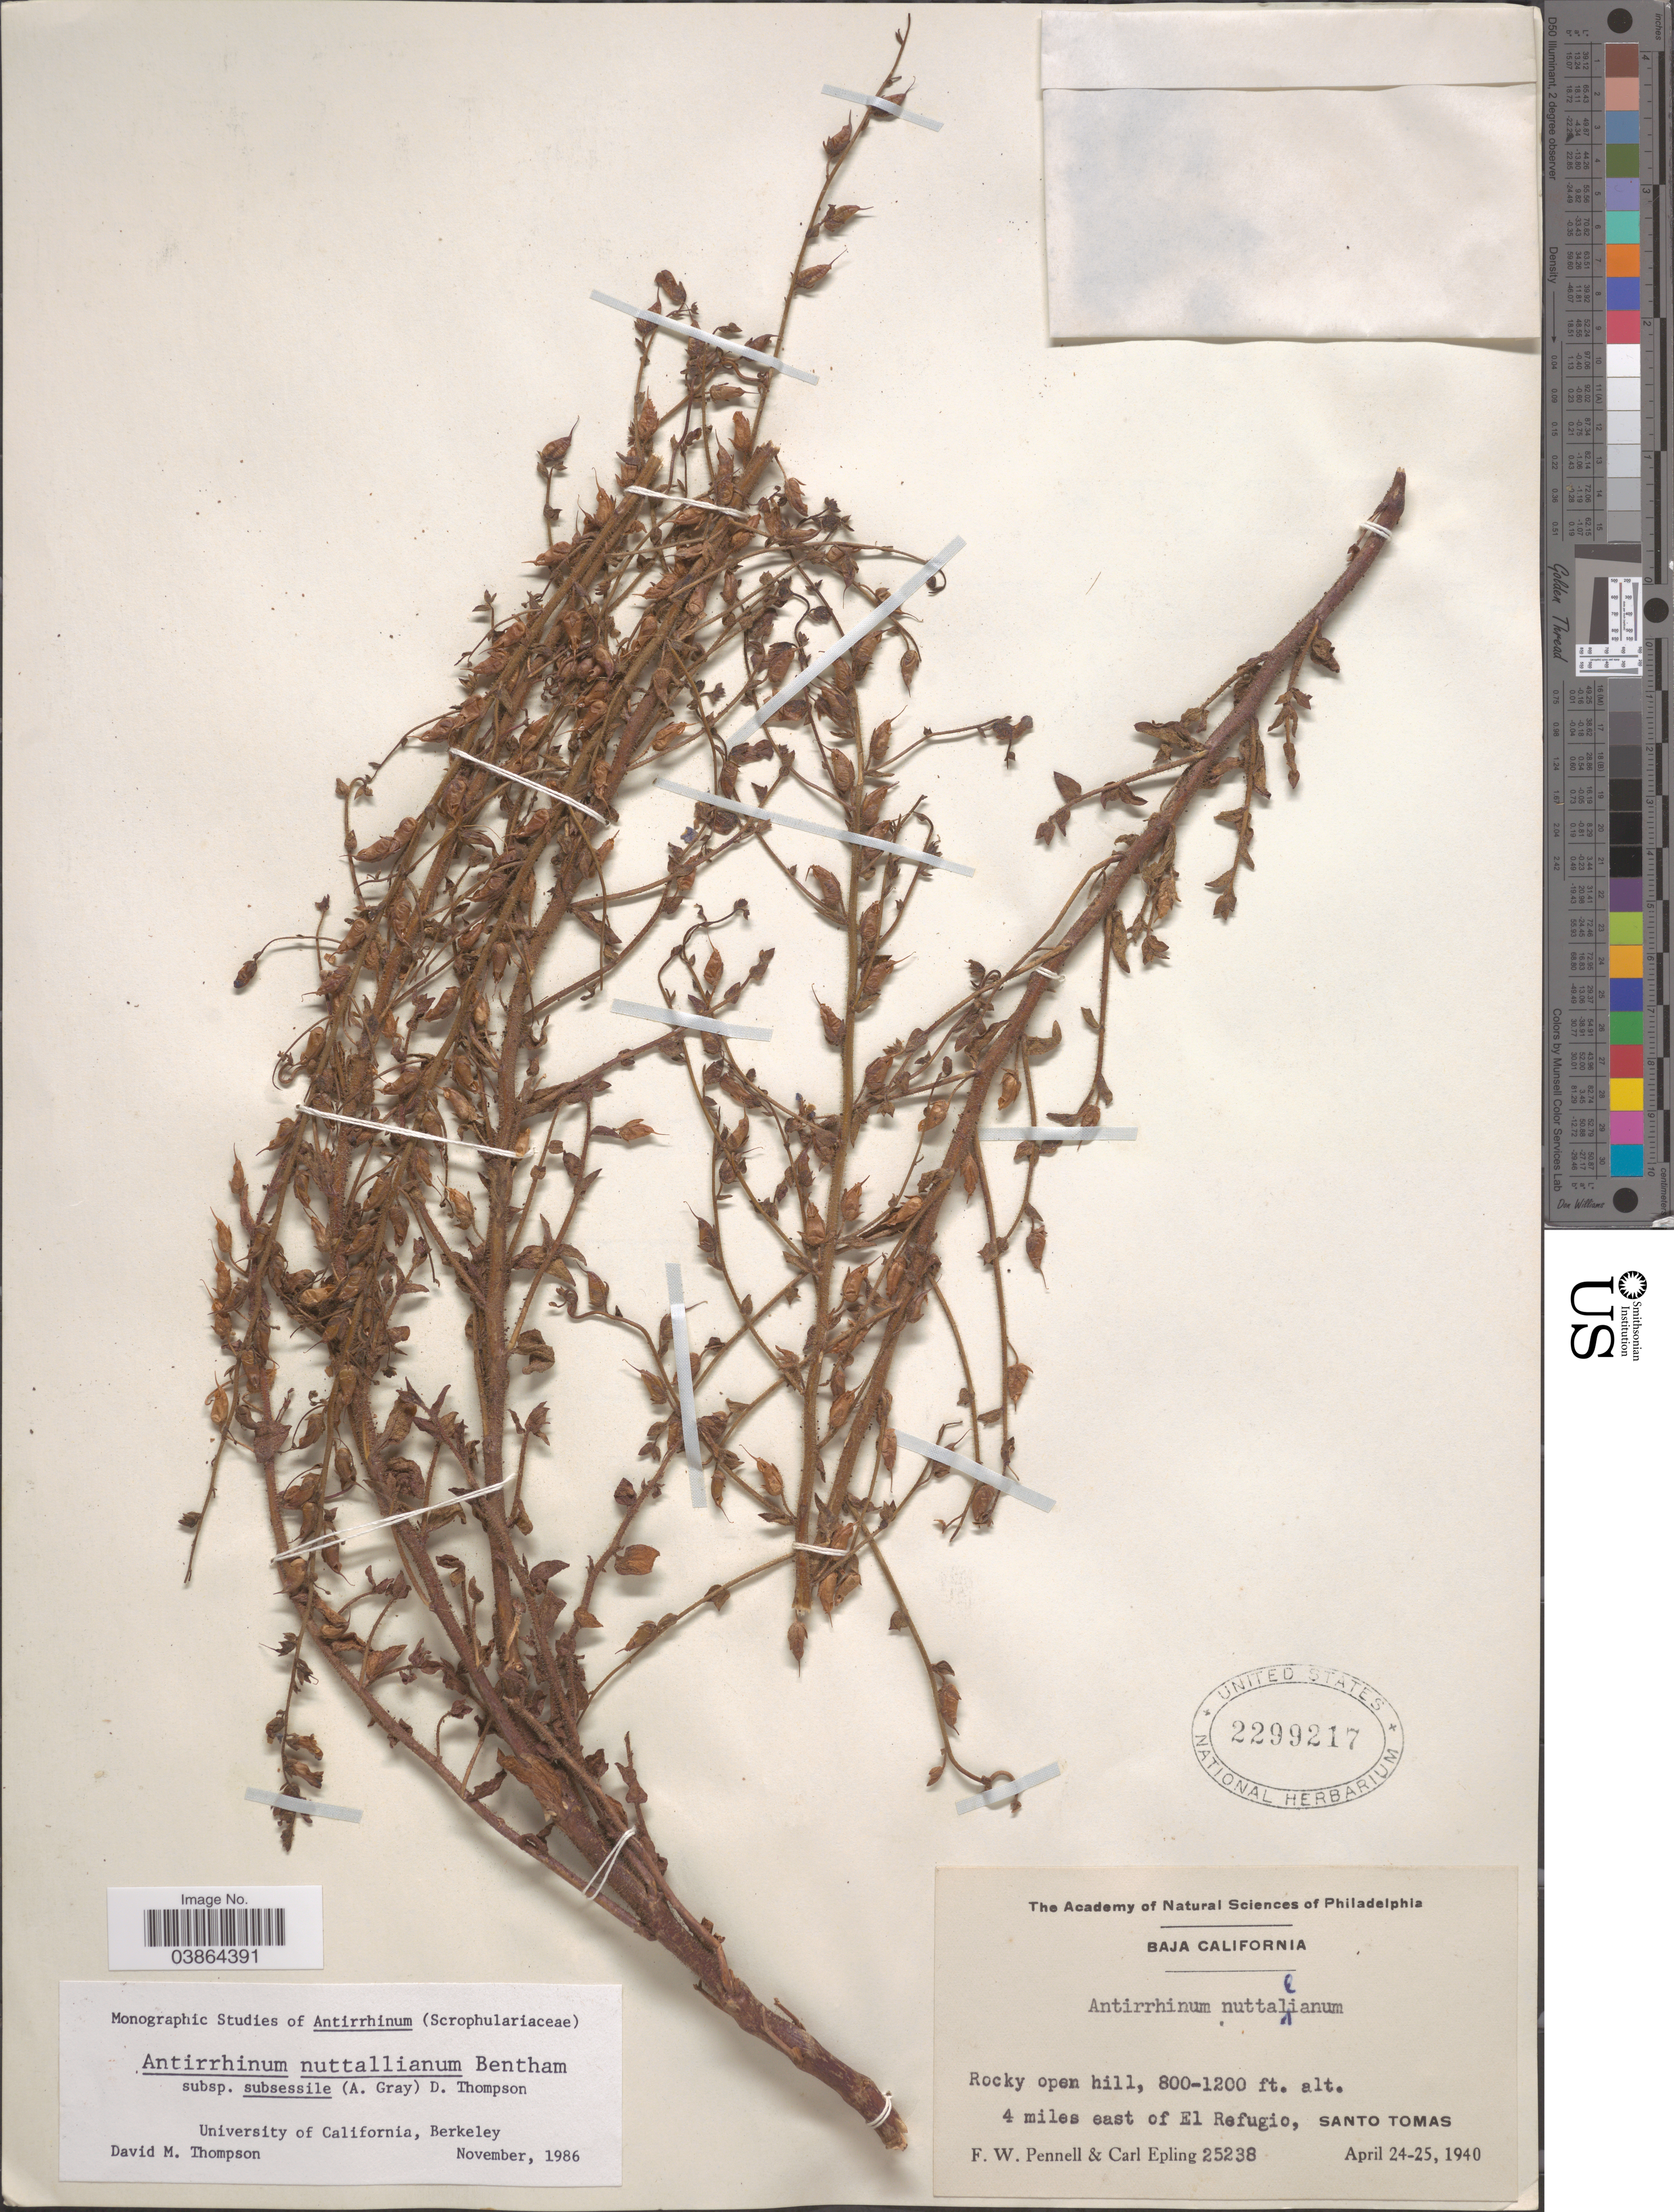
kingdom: Plantae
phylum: Tracheophyta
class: Magnoliopsida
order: Lamiales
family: Plantaginaceae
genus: Sairocarpus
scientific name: Sairocarpus nuttallianus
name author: (Benth.) D.A. Sutton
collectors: F. W. Pennell & C. C. Epling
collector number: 25238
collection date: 1940-04-24/1940-04-25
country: Mexico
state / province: Baja California Norte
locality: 4 miles east of El Refugio, Santo Tomas.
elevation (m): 244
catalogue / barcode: US 2299217